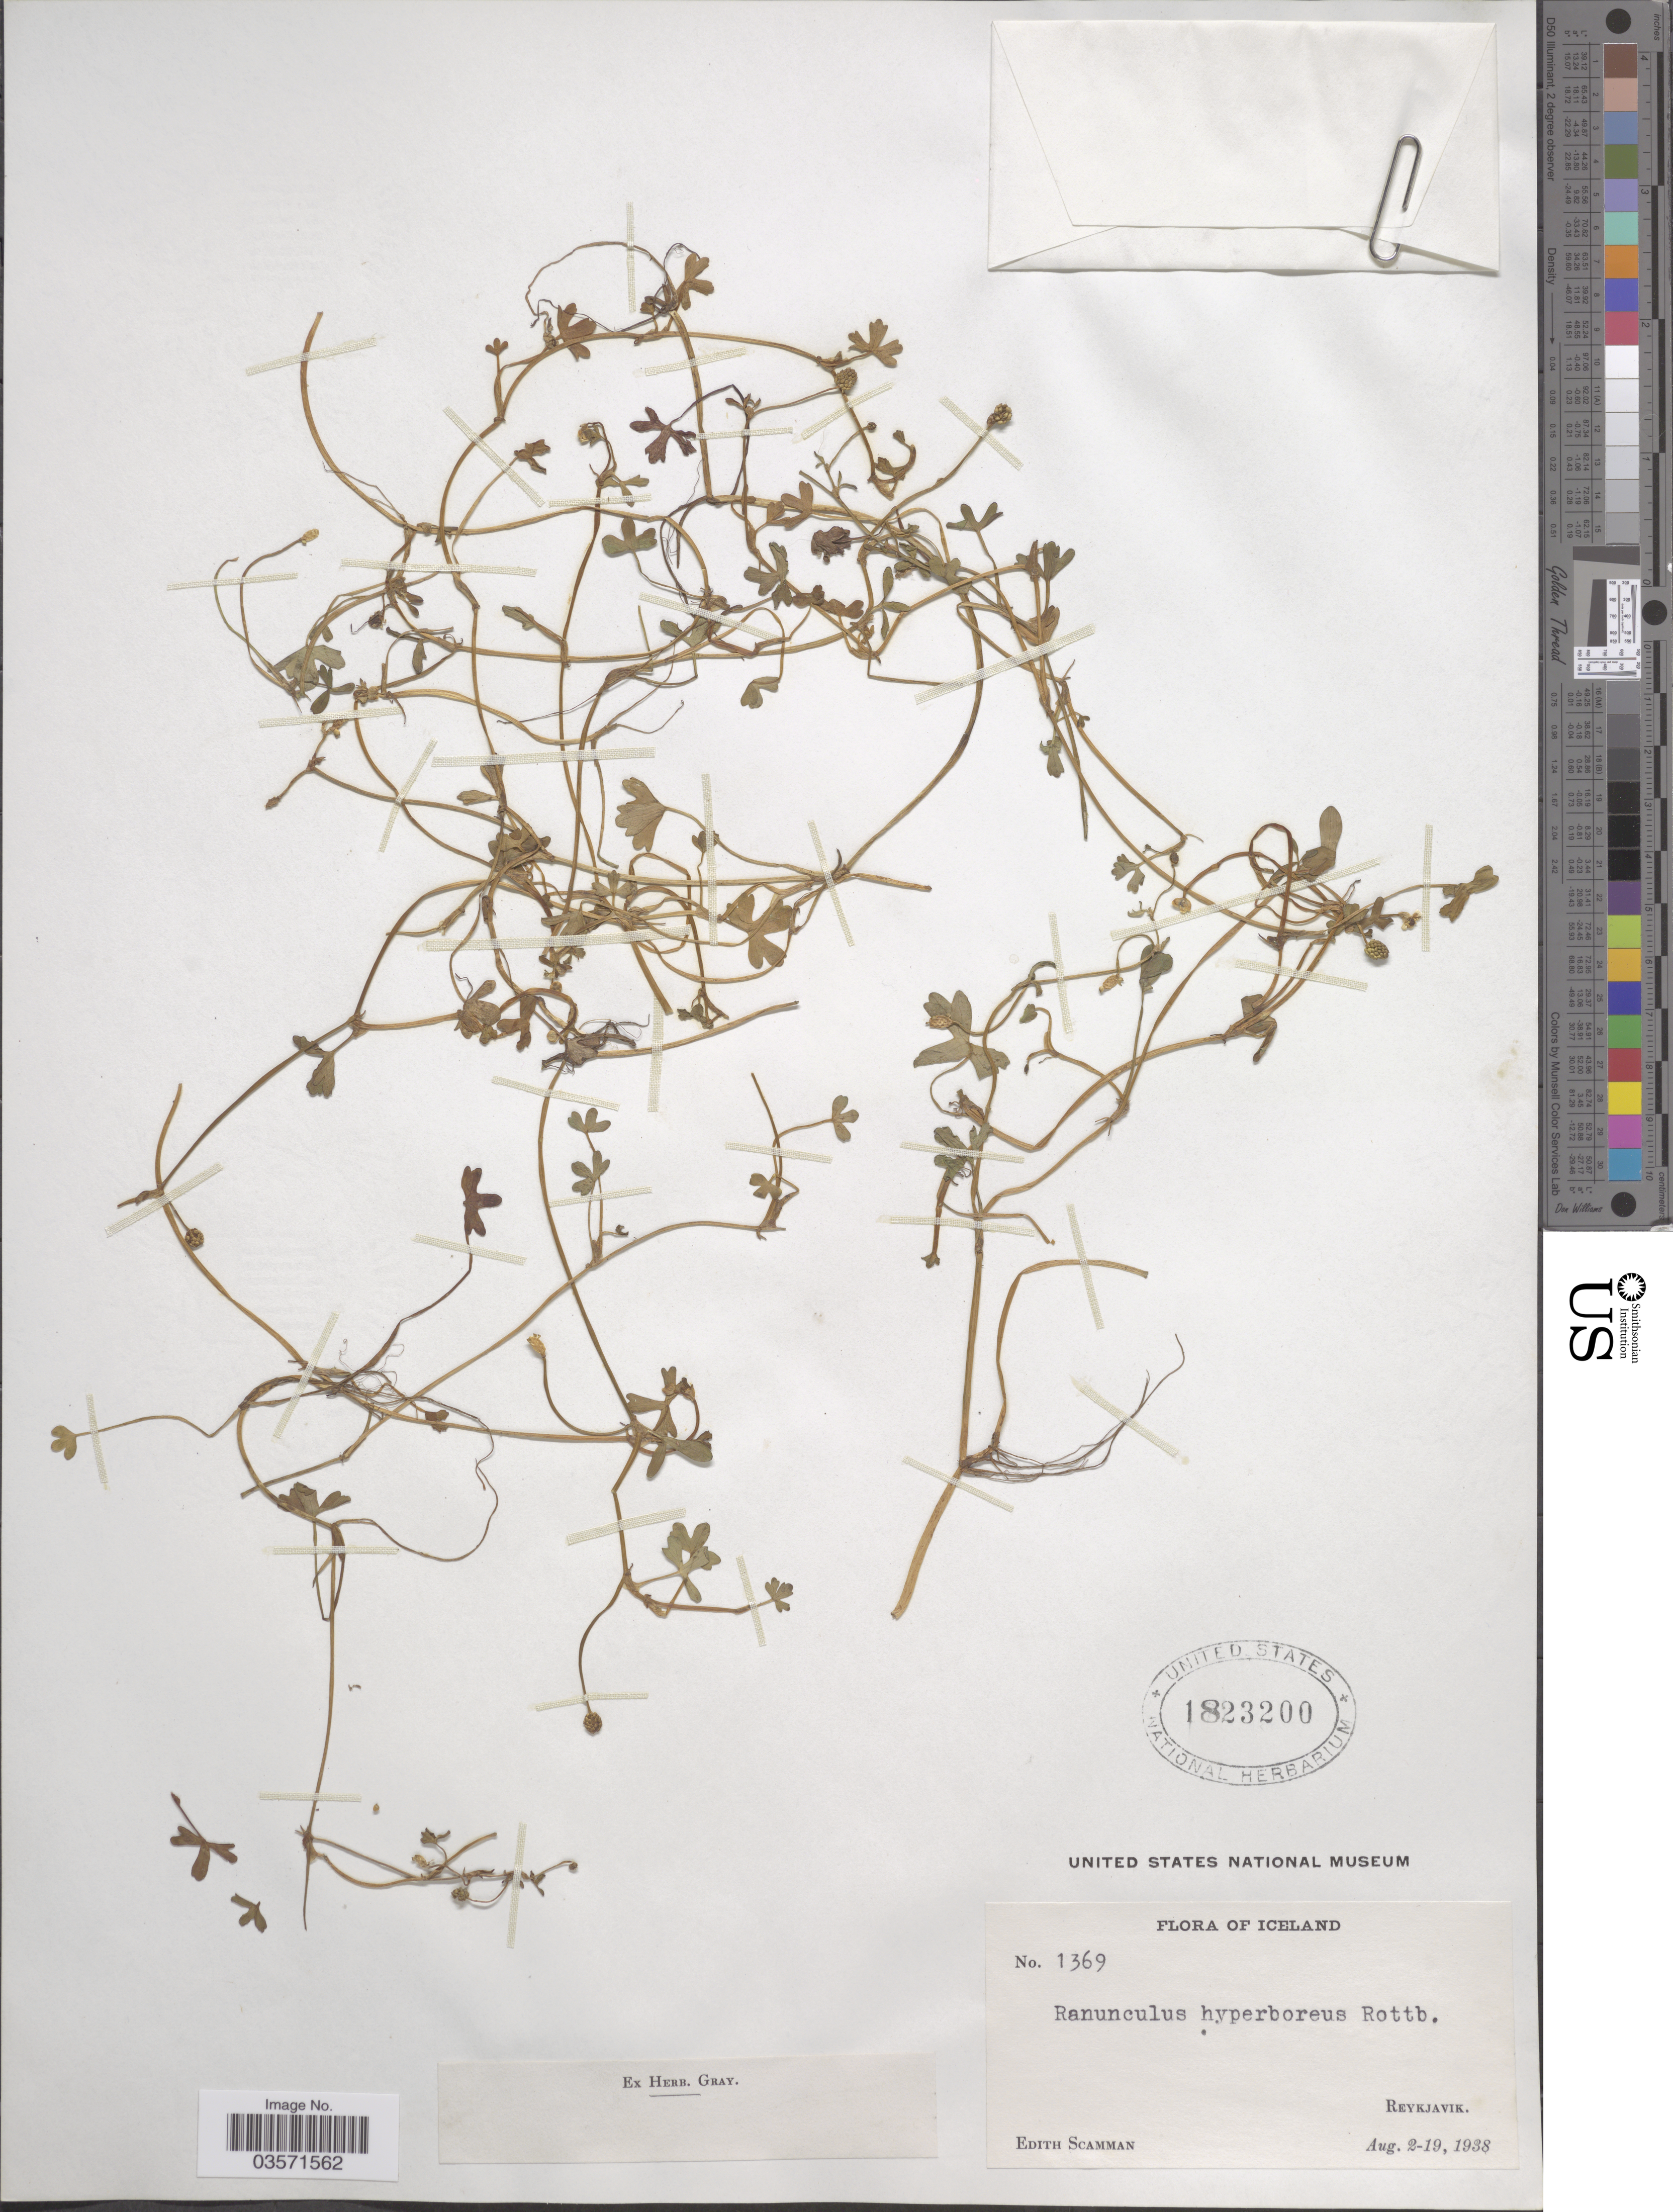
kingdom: Plantae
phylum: Tracheophyta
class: Magnoliopsida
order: Ranunculales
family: Ranunculaceae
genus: Ranunculus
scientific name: Ranunculus hyperboreus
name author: Rottb.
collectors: E. Scamman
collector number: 1369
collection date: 1938-08-02/1938-08-19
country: Iceland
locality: Reykjavik.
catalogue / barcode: US 1823200